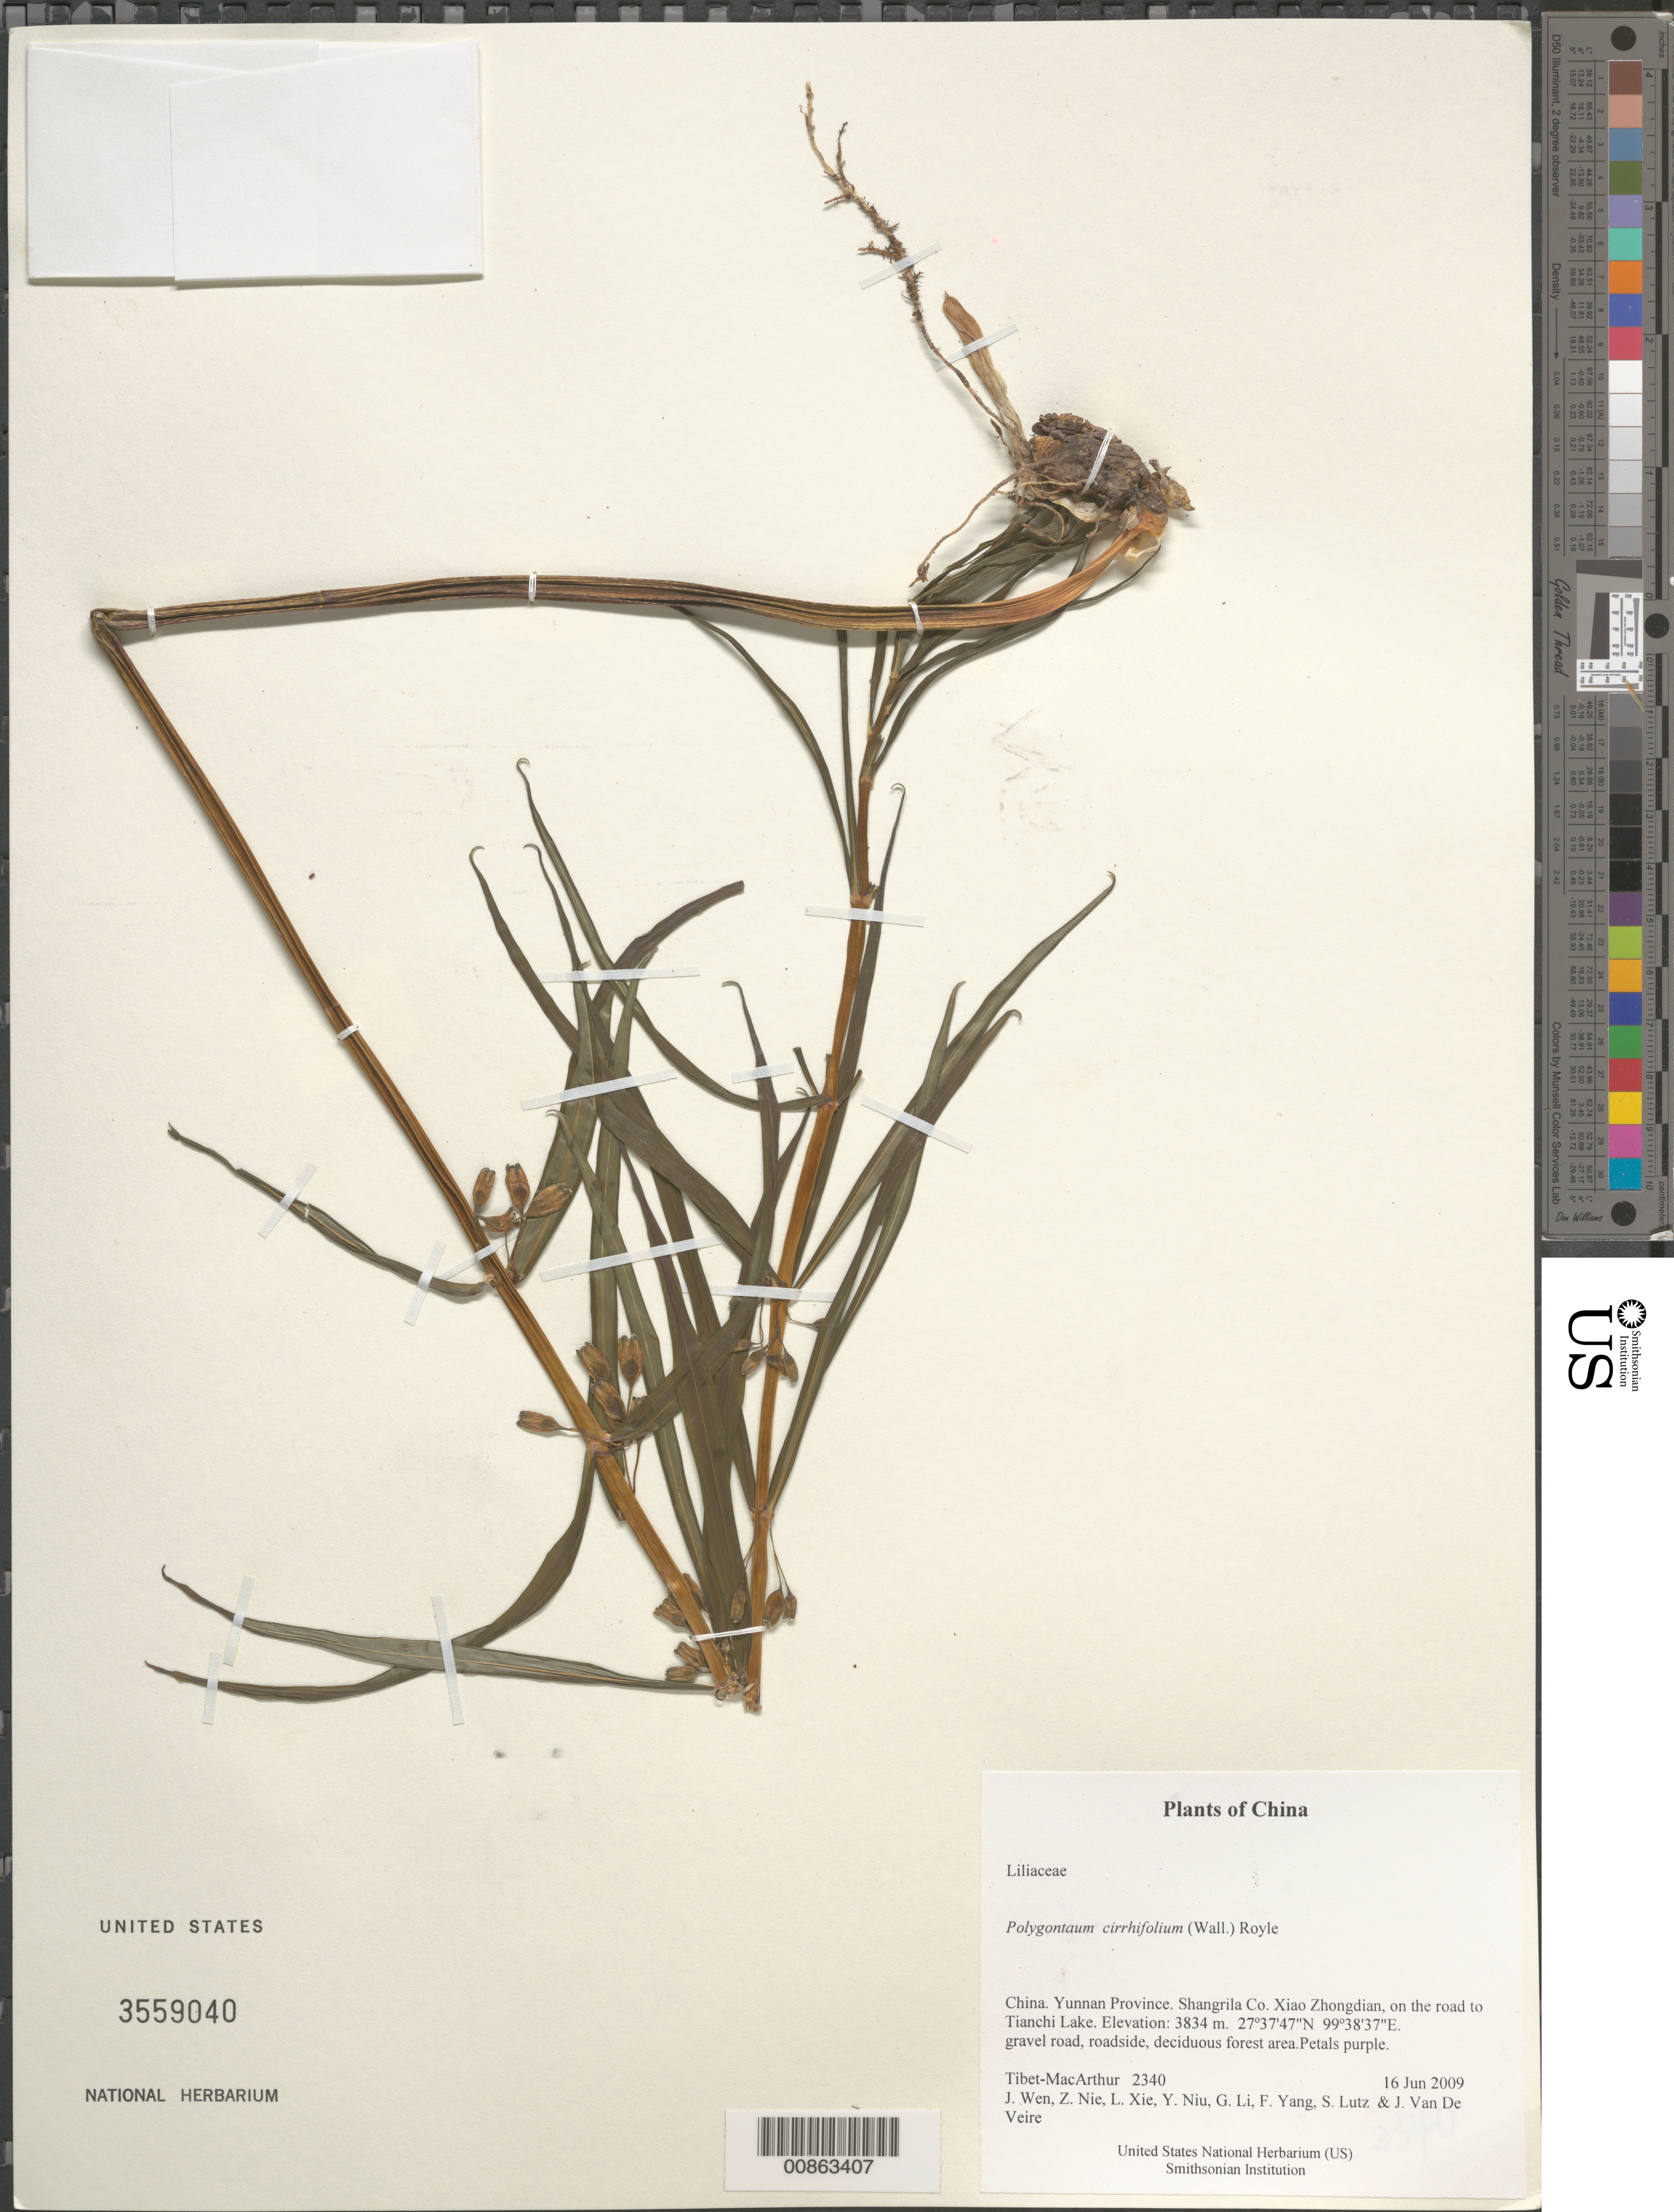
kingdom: Plantae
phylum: Tracheophyta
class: Liliopsida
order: Asparagales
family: Asparagaceae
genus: Polygonatum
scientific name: Polygonatum cirrhifolium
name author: (Wall.) Royle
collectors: Tibet-MacArthur, J. Wen, Z. Nie, L. Xie, Y. Niu, G. Li, F. Yang, S. Lutz & J. Van De Veire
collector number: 2340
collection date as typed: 16 Jun 2009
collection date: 2009-06-16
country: China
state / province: Yunnan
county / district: Shangrila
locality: Xiao Zhongdian, on the road to Tianchi Lake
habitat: gravel road, roadside, deciduous forest area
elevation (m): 3834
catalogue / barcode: US 3559040